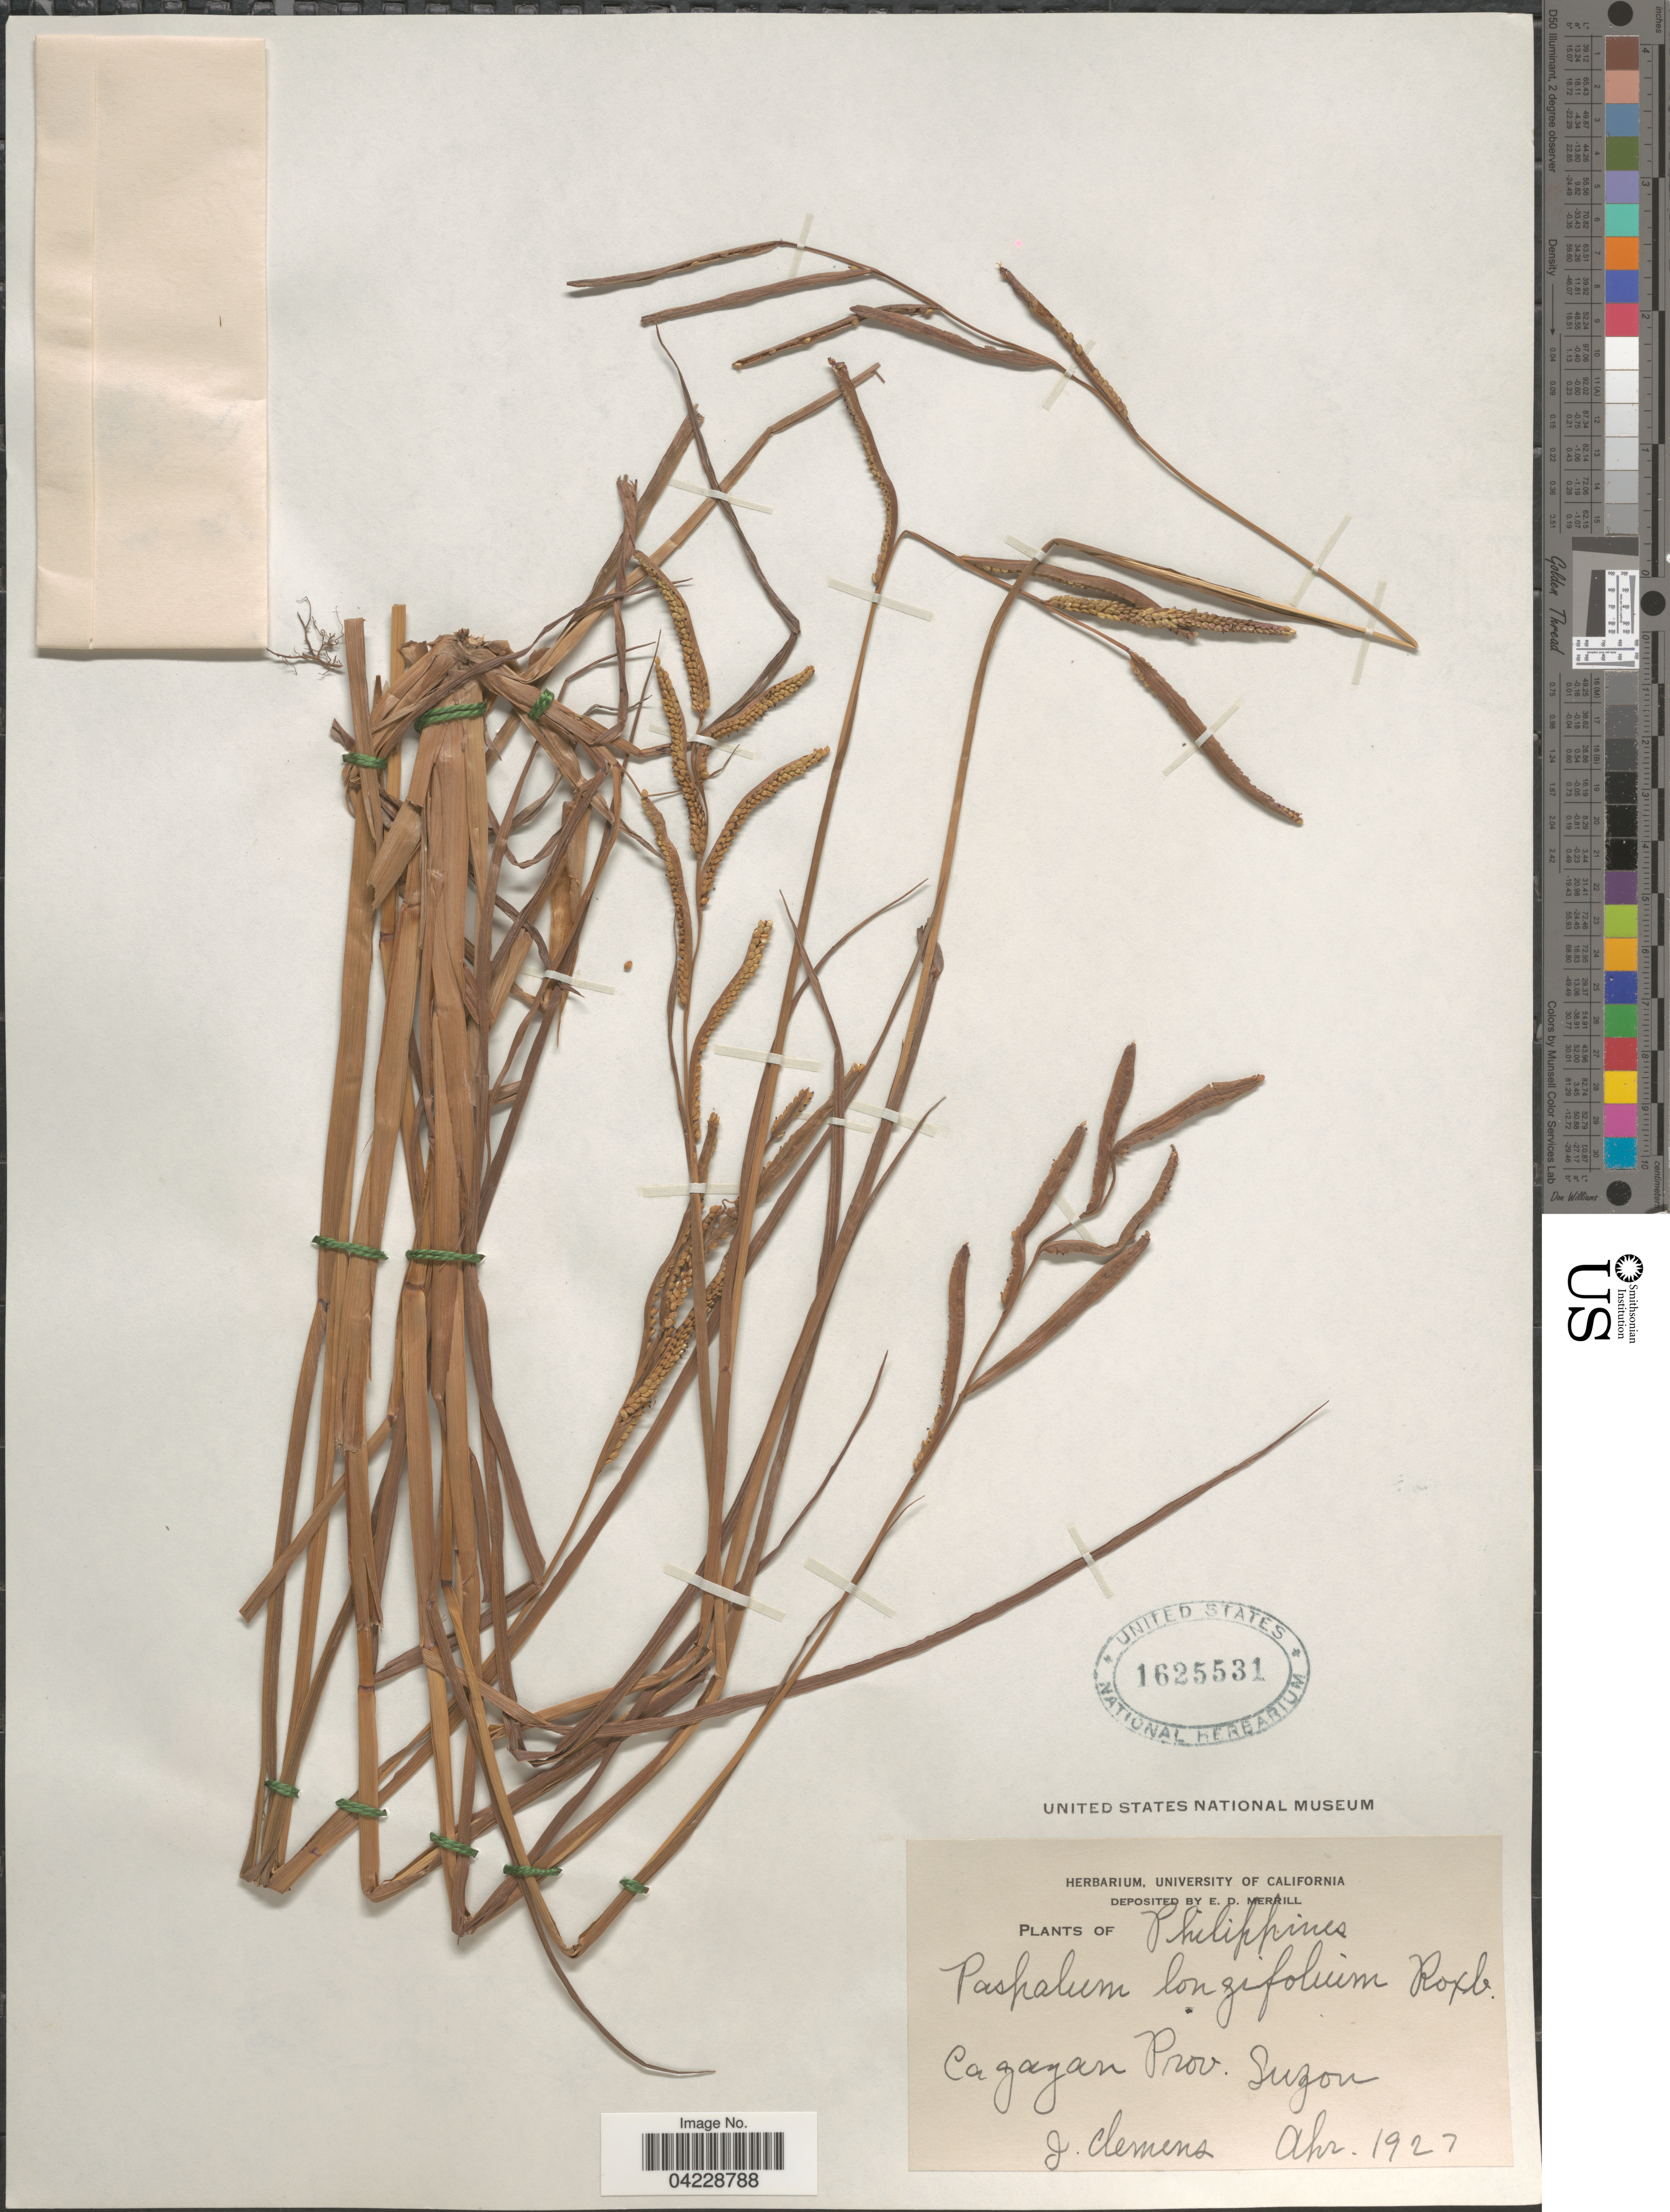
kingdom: Plantae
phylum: Tracheophyta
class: Liliopsida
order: Poales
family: Poaceae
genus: Paspalum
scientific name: Paspalum longifolium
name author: Roxb.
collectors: J. Clemens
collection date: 1927-04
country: Philippines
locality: Cagayan Prov. Luzon.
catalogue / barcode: US 1625531